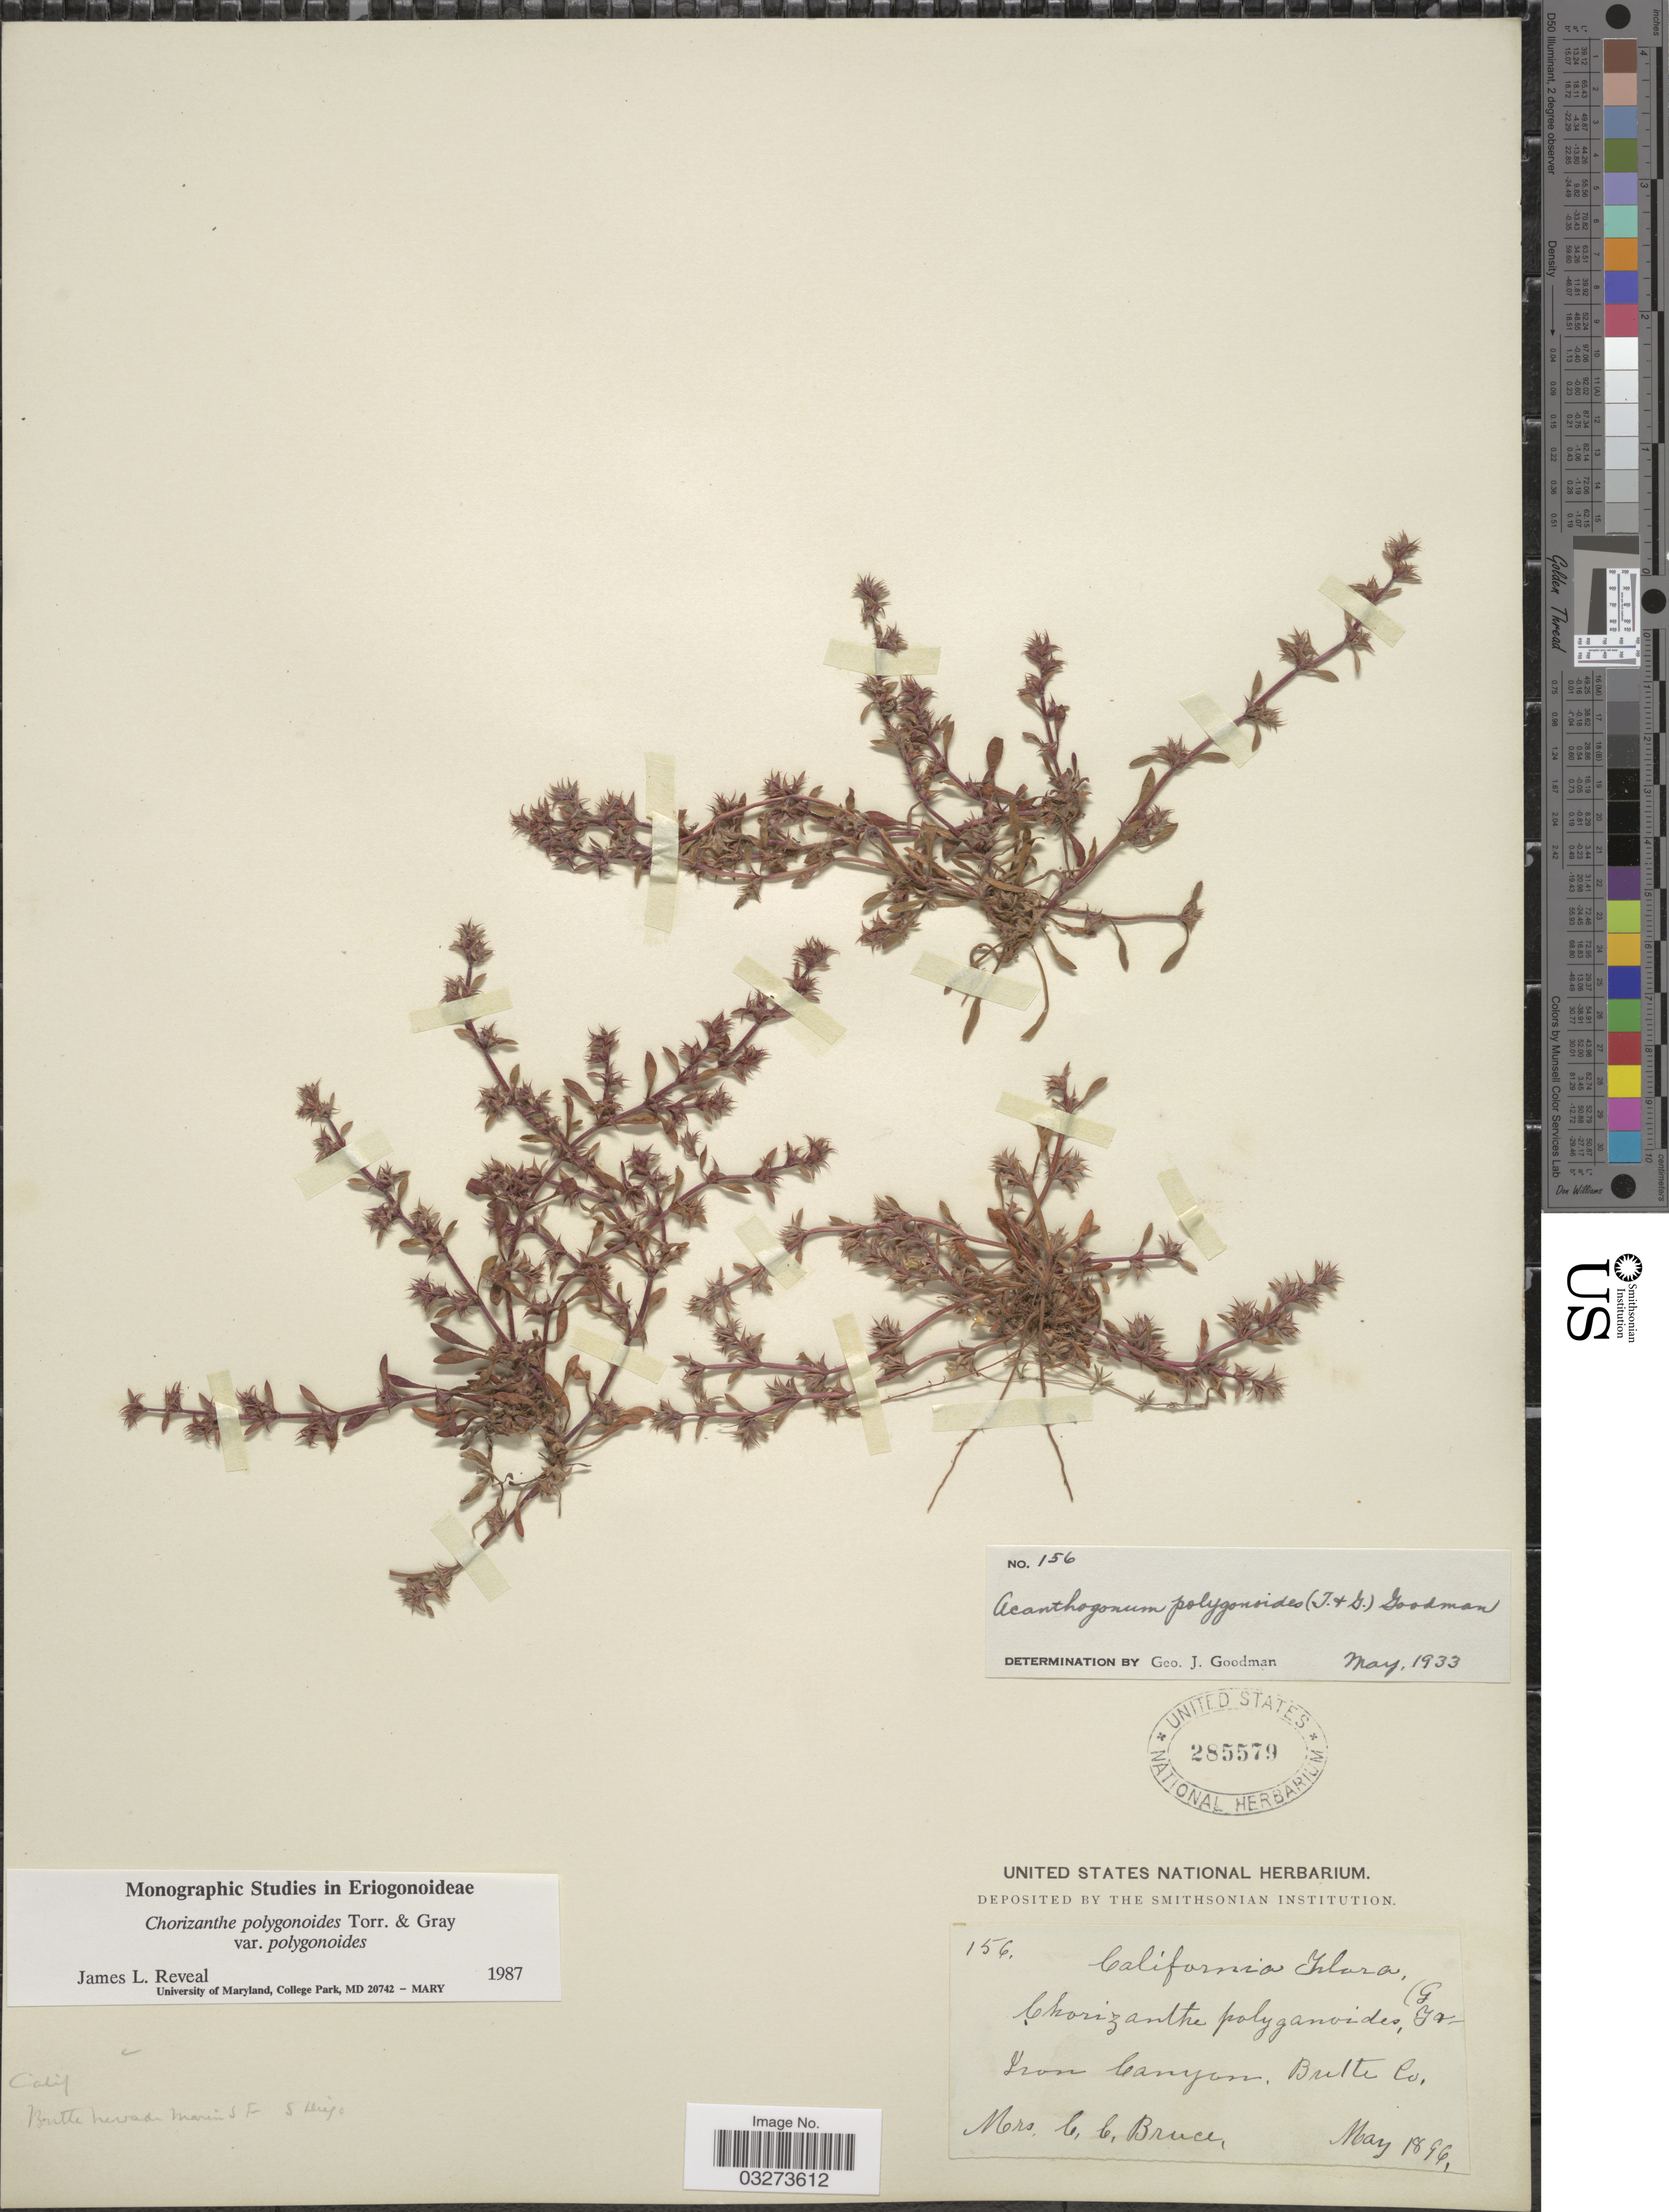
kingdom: Plantae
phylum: Tracheophyta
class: Magnoliopsida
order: Caryophyllales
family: Polygonaceae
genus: Chorizanthe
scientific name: Chorizanthe polygonoides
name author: Torr. & A. Gray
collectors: C. Bruce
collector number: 156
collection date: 1896-05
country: United States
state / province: California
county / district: Butte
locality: Iron Canyon, Butte Co.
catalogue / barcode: US 285579